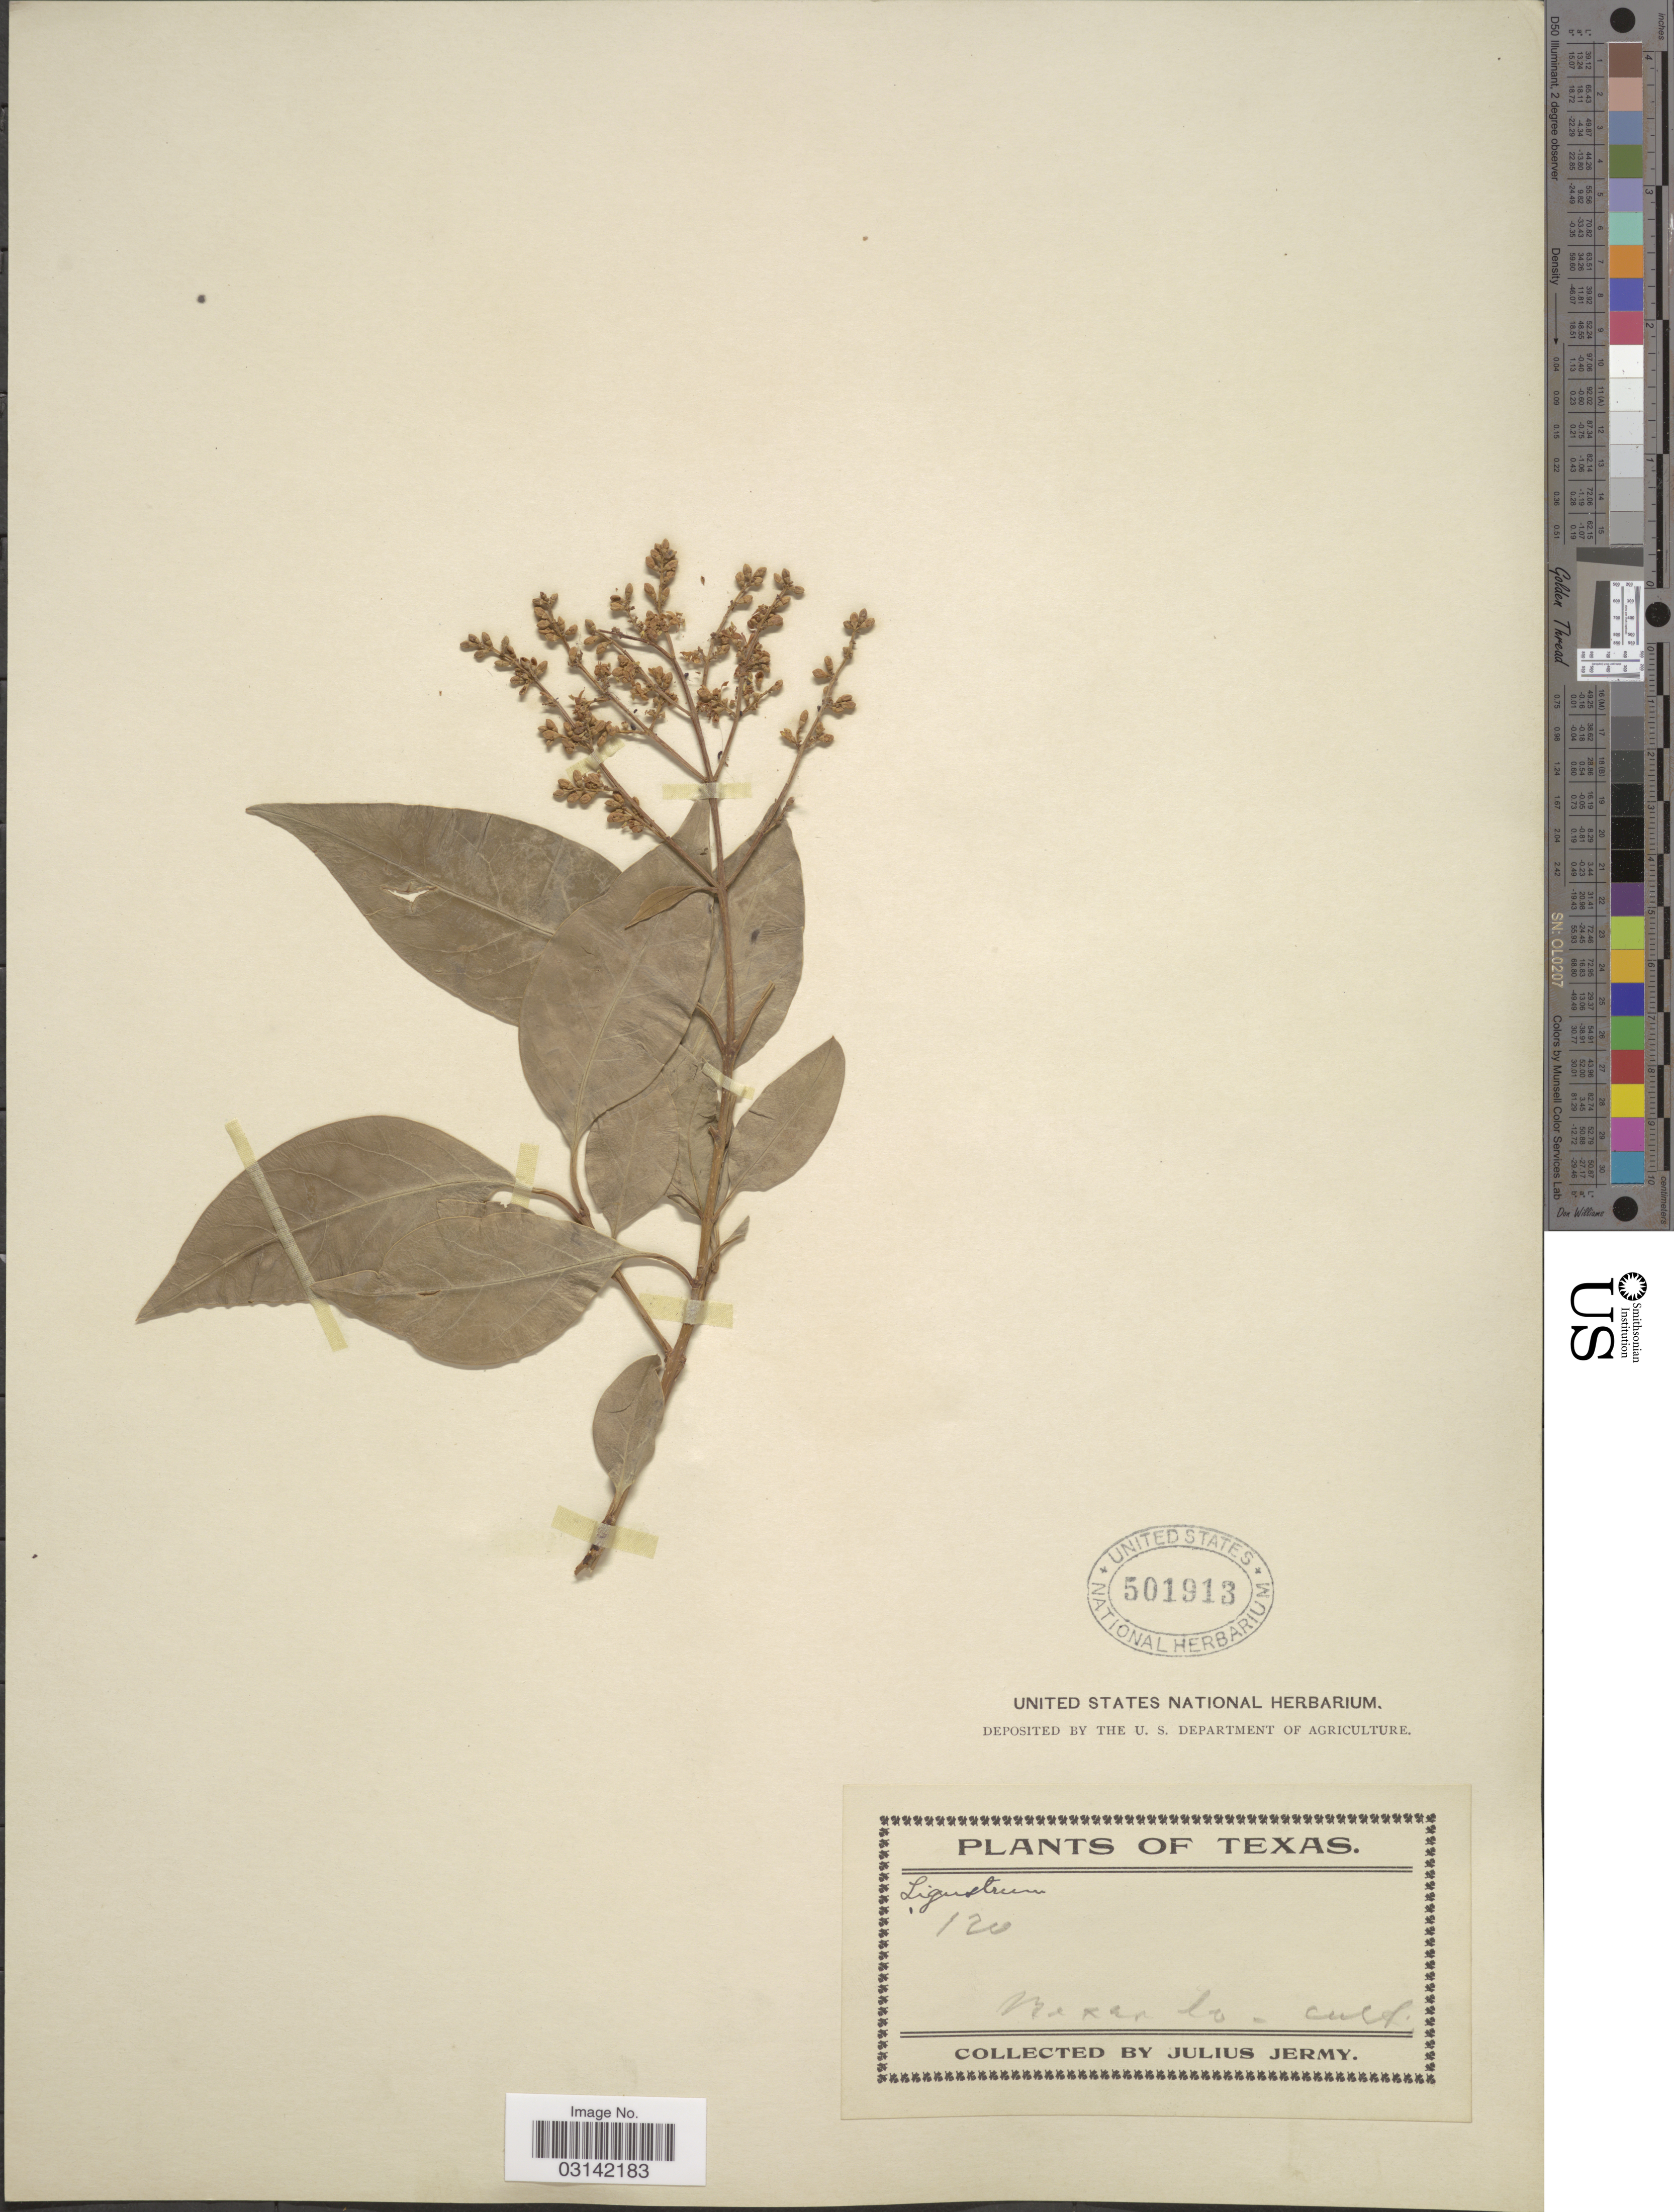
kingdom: Plantae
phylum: Tracheophyta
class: Magnoliopsida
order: Lamiales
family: Oleaceae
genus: Ligustrum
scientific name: Ligustrum sp.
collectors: J. Jermy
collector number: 120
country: United States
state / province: Texas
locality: Bexar Co.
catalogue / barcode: US 501913